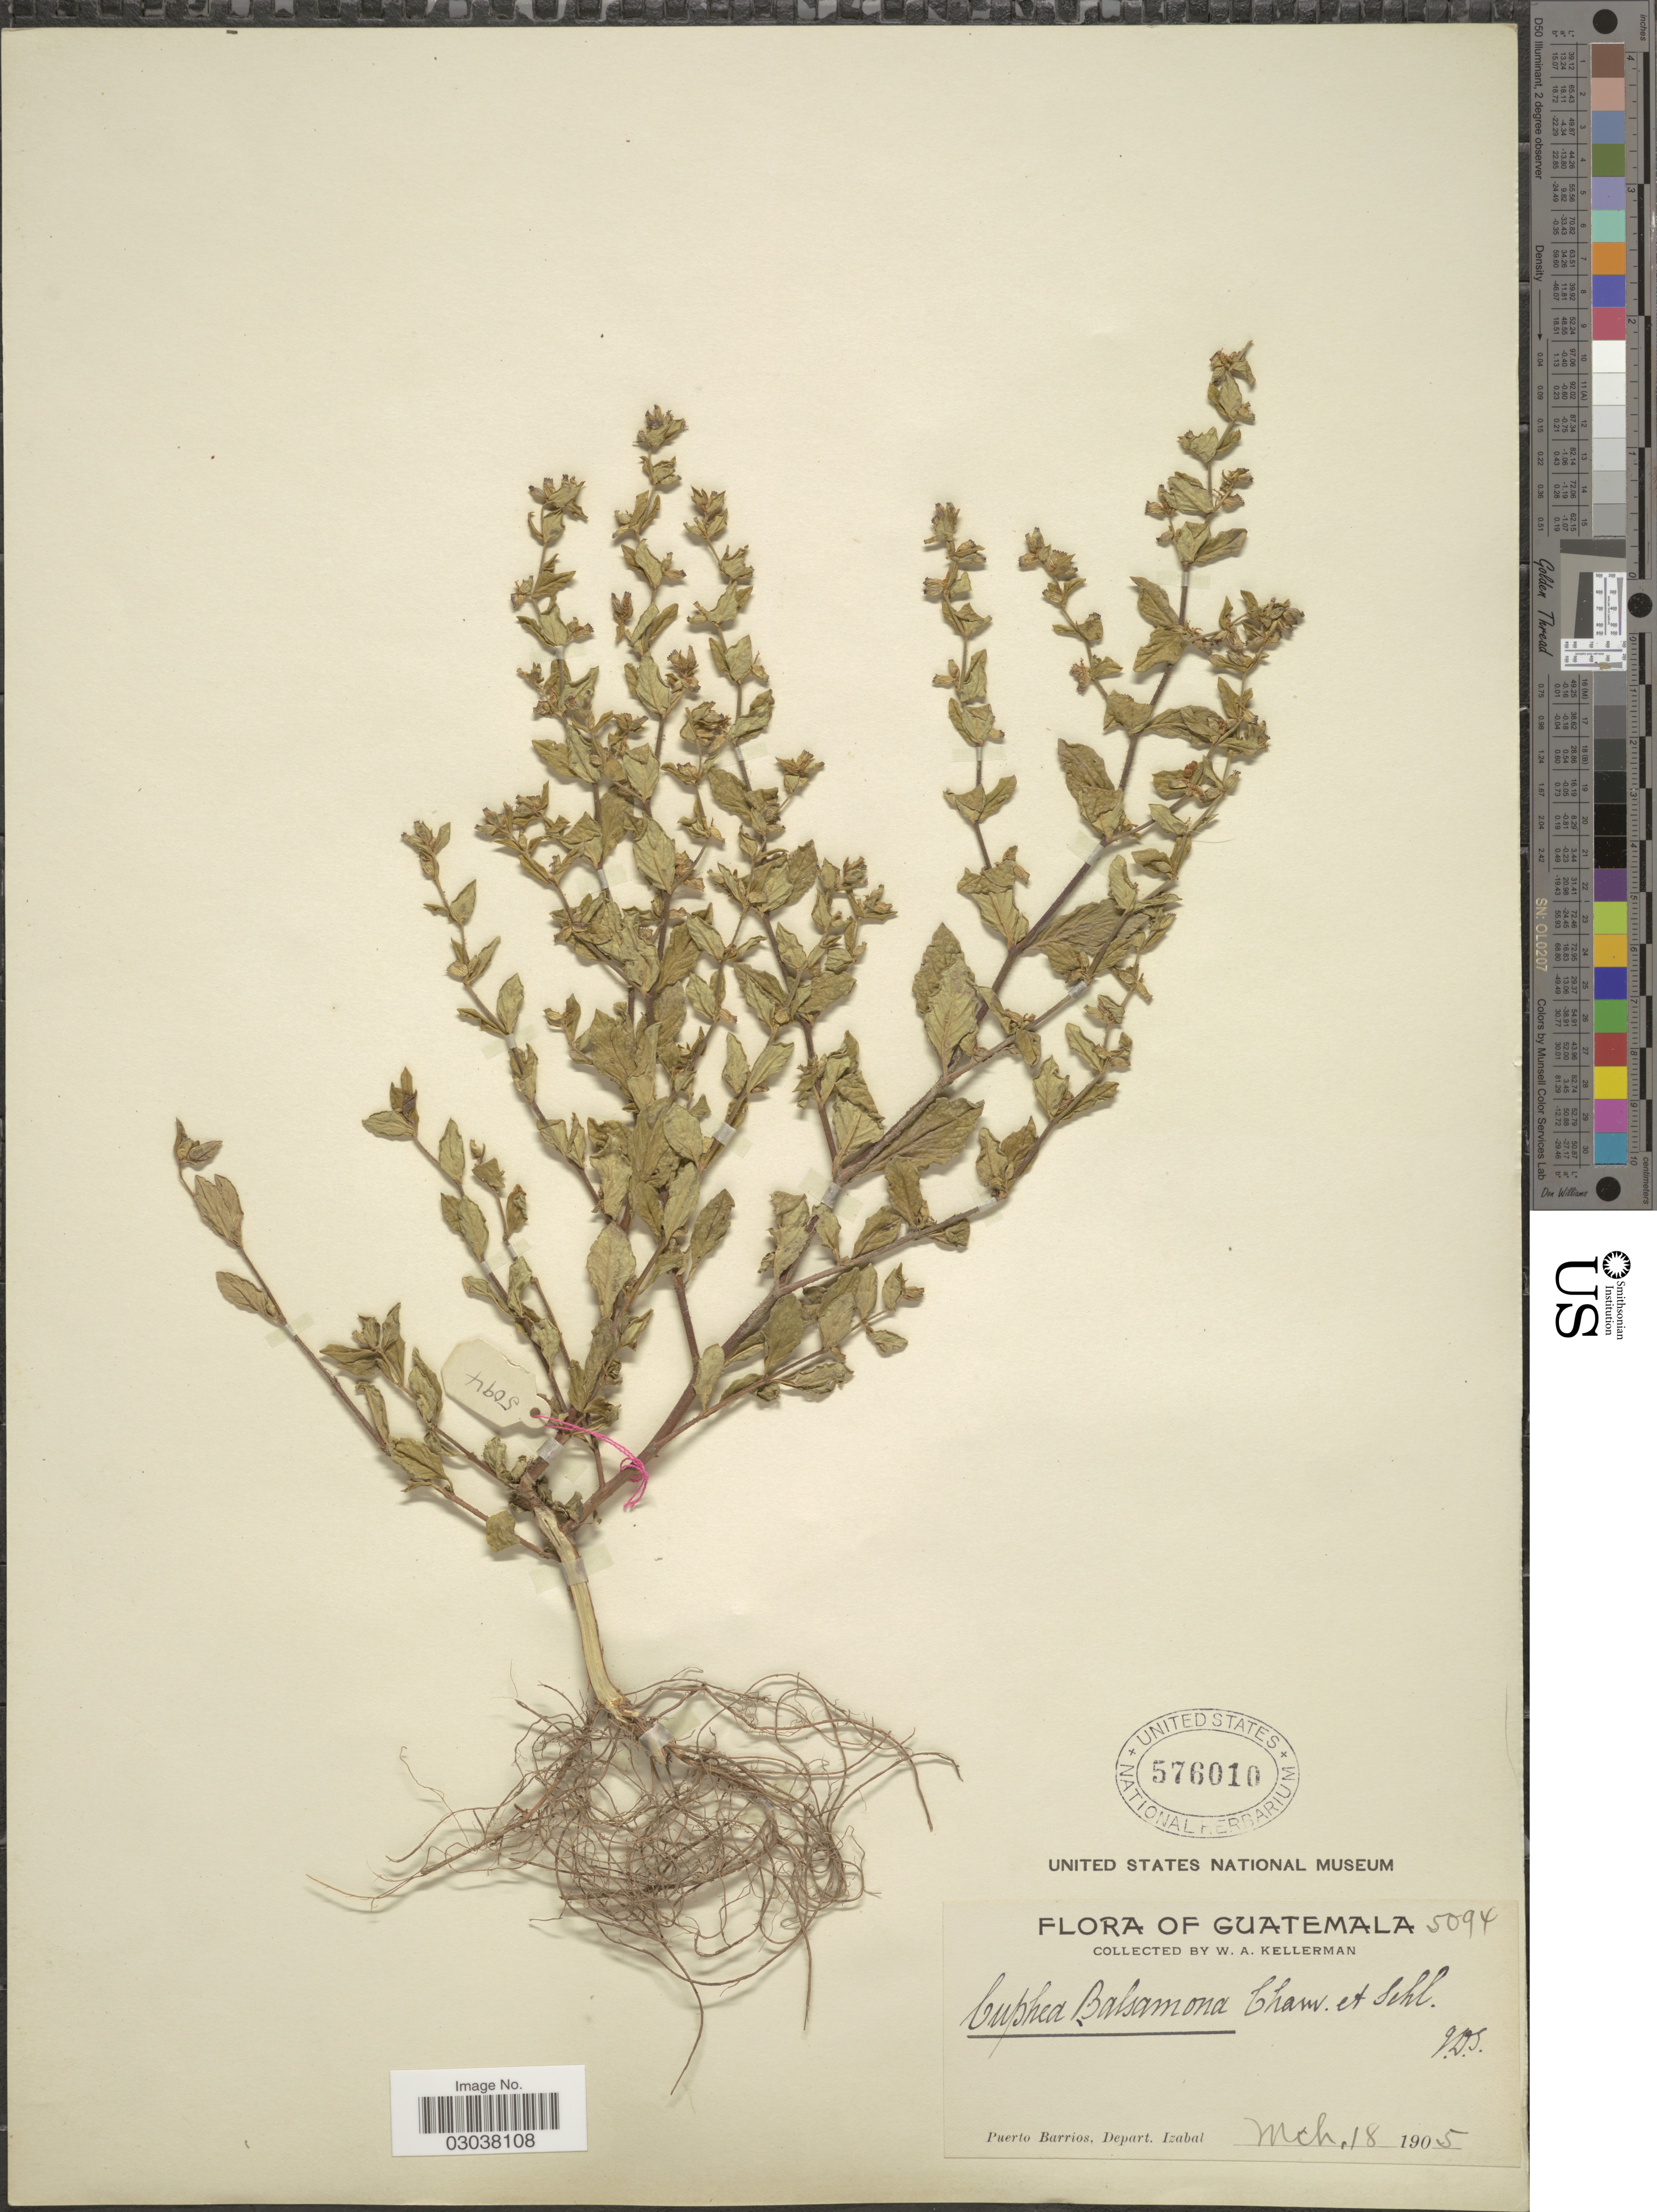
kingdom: Plantae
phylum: Tracheophyta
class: Magnoliopsida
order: Myrtales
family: Lythraceae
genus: Cuphea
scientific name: Cuphea carthagenensis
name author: (Jacq.) J.F. Macbr.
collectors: W. Kellerman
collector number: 5094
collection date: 1905-03-18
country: Guatemala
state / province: Izabal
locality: Puerto Barrios, Depart. Izabal.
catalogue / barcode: US 576010